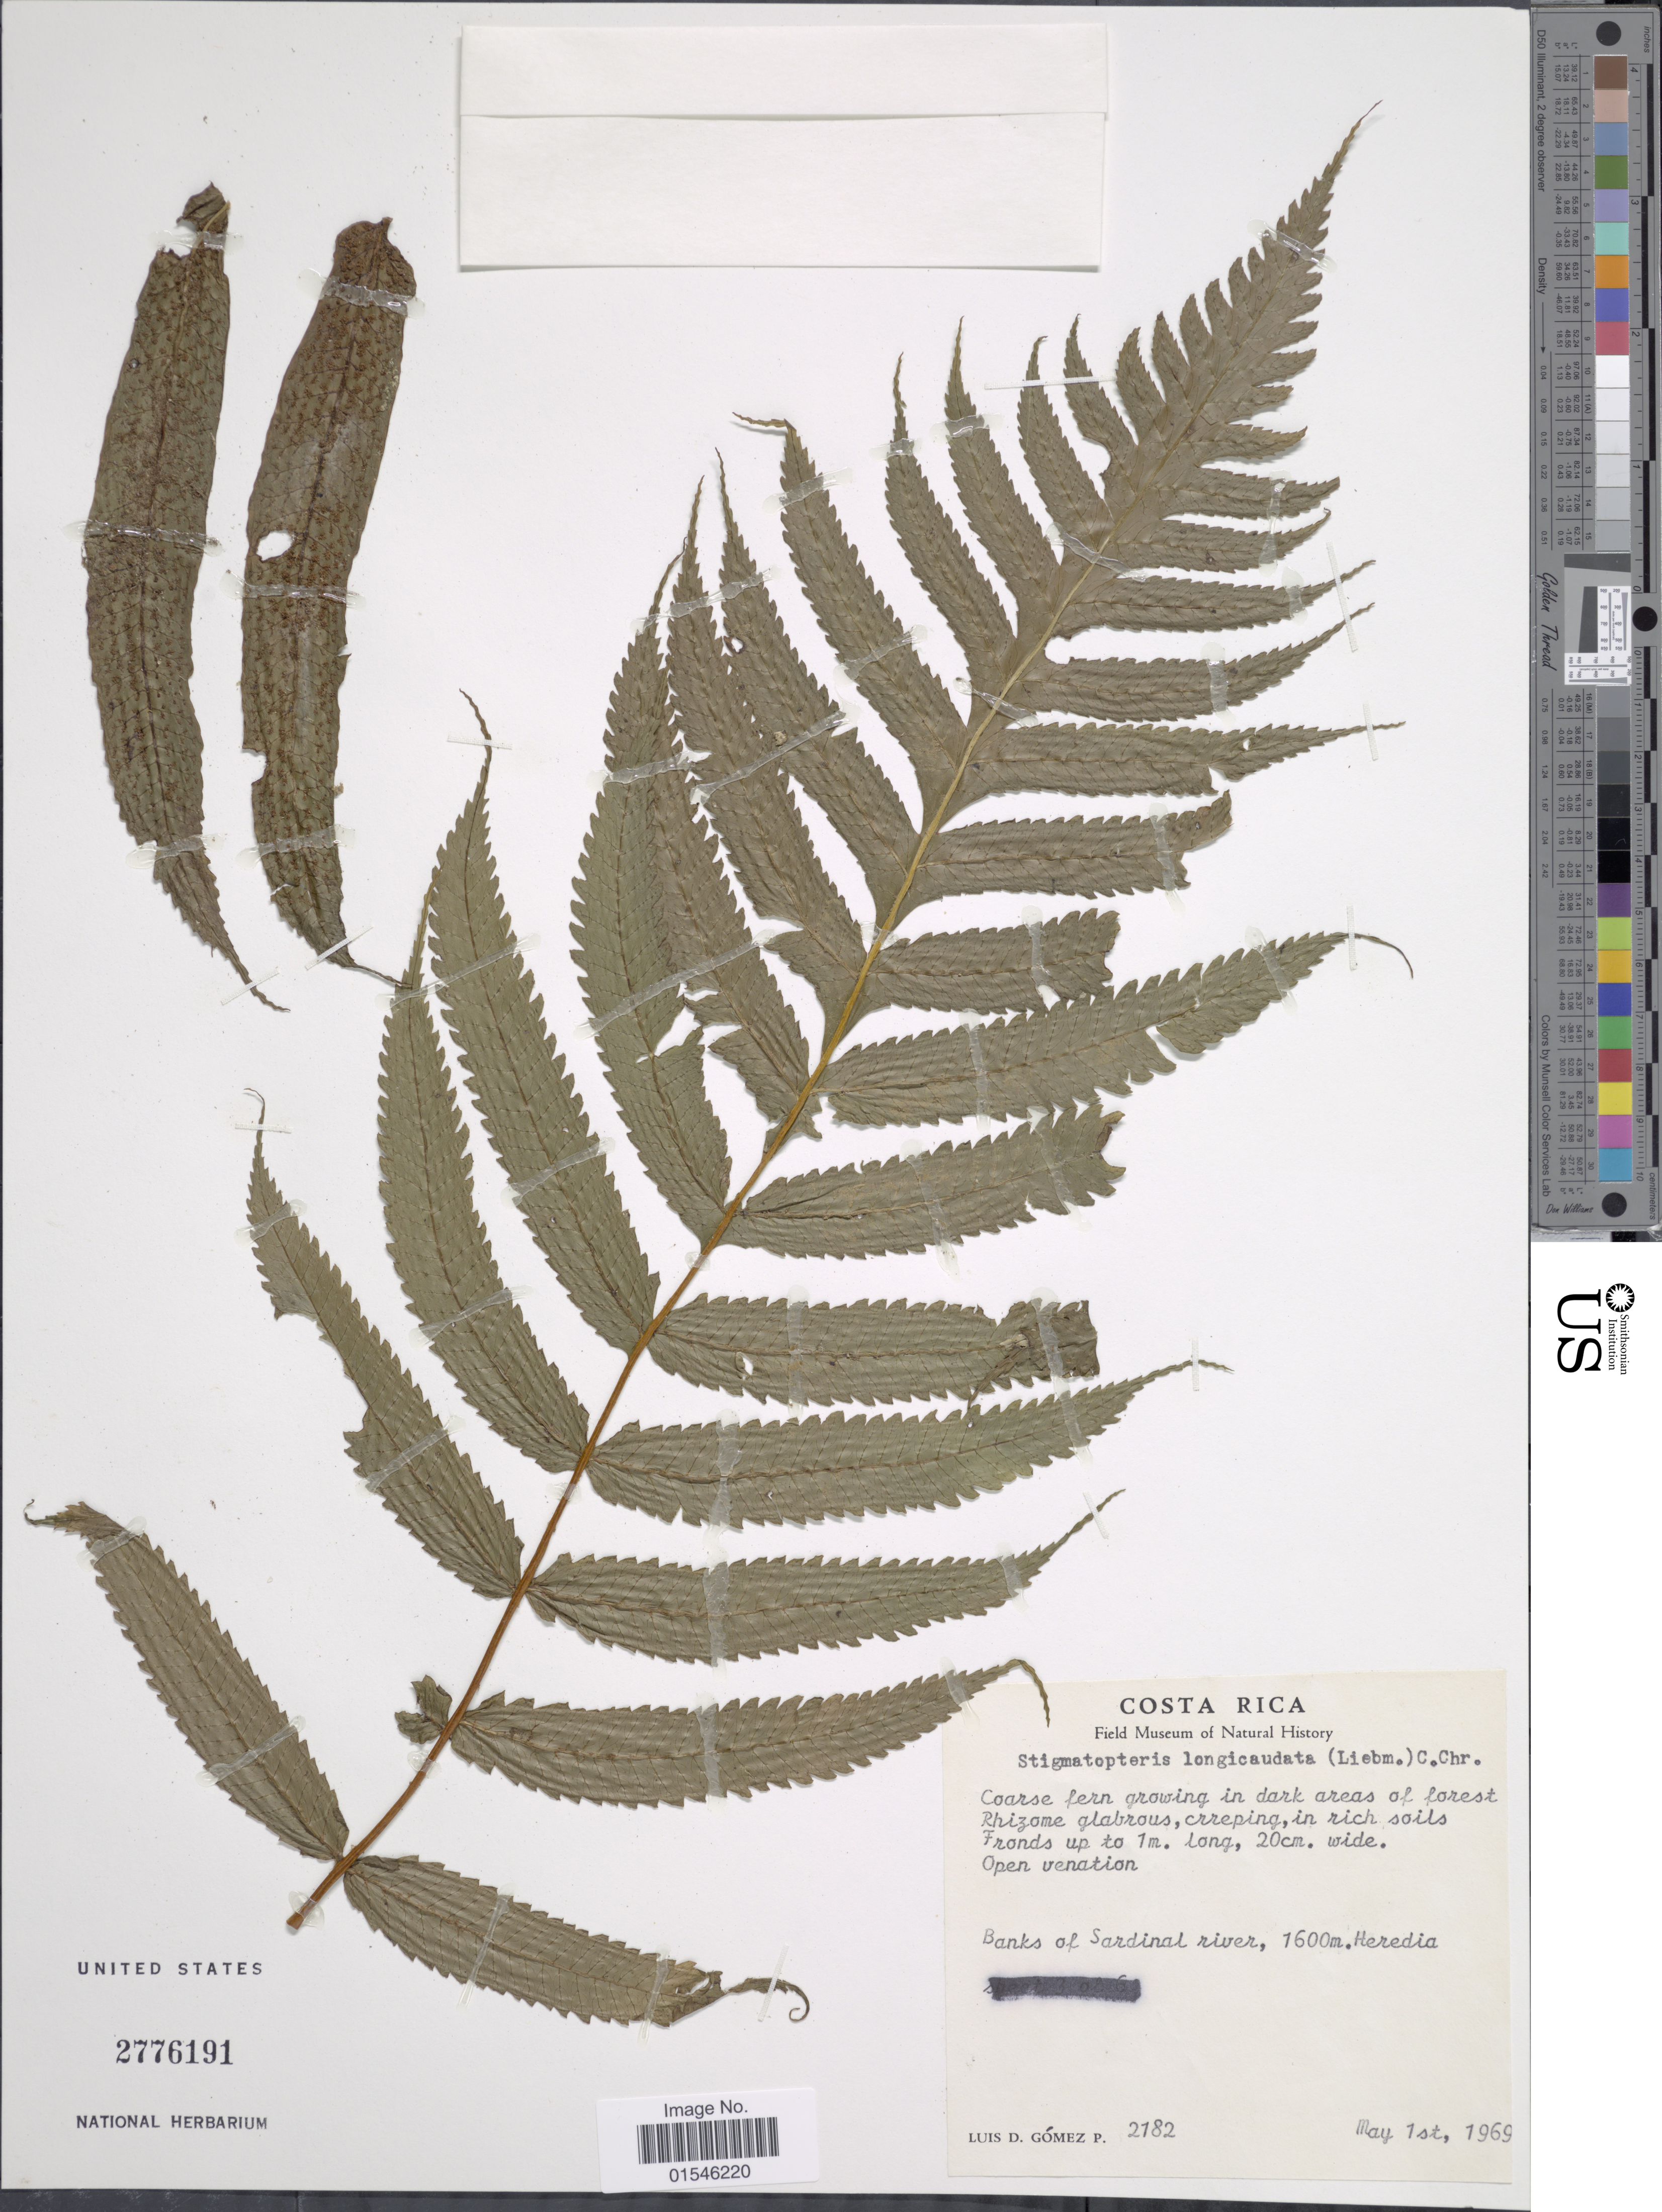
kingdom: Plantae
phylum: Tracheophyta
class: Polypodiopsida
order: Polypodiales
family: Dryopteridaceae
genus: Stigmatopteris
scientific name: Stigmatopteris longicaudata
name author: (Leibm.) C. Chr.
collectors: L. D. Gómez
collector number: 2182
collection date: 1969-05-01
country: Costa Rica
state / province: Heredia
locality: Banks of Sardinal river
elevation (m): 1600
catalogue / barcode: US 2776191